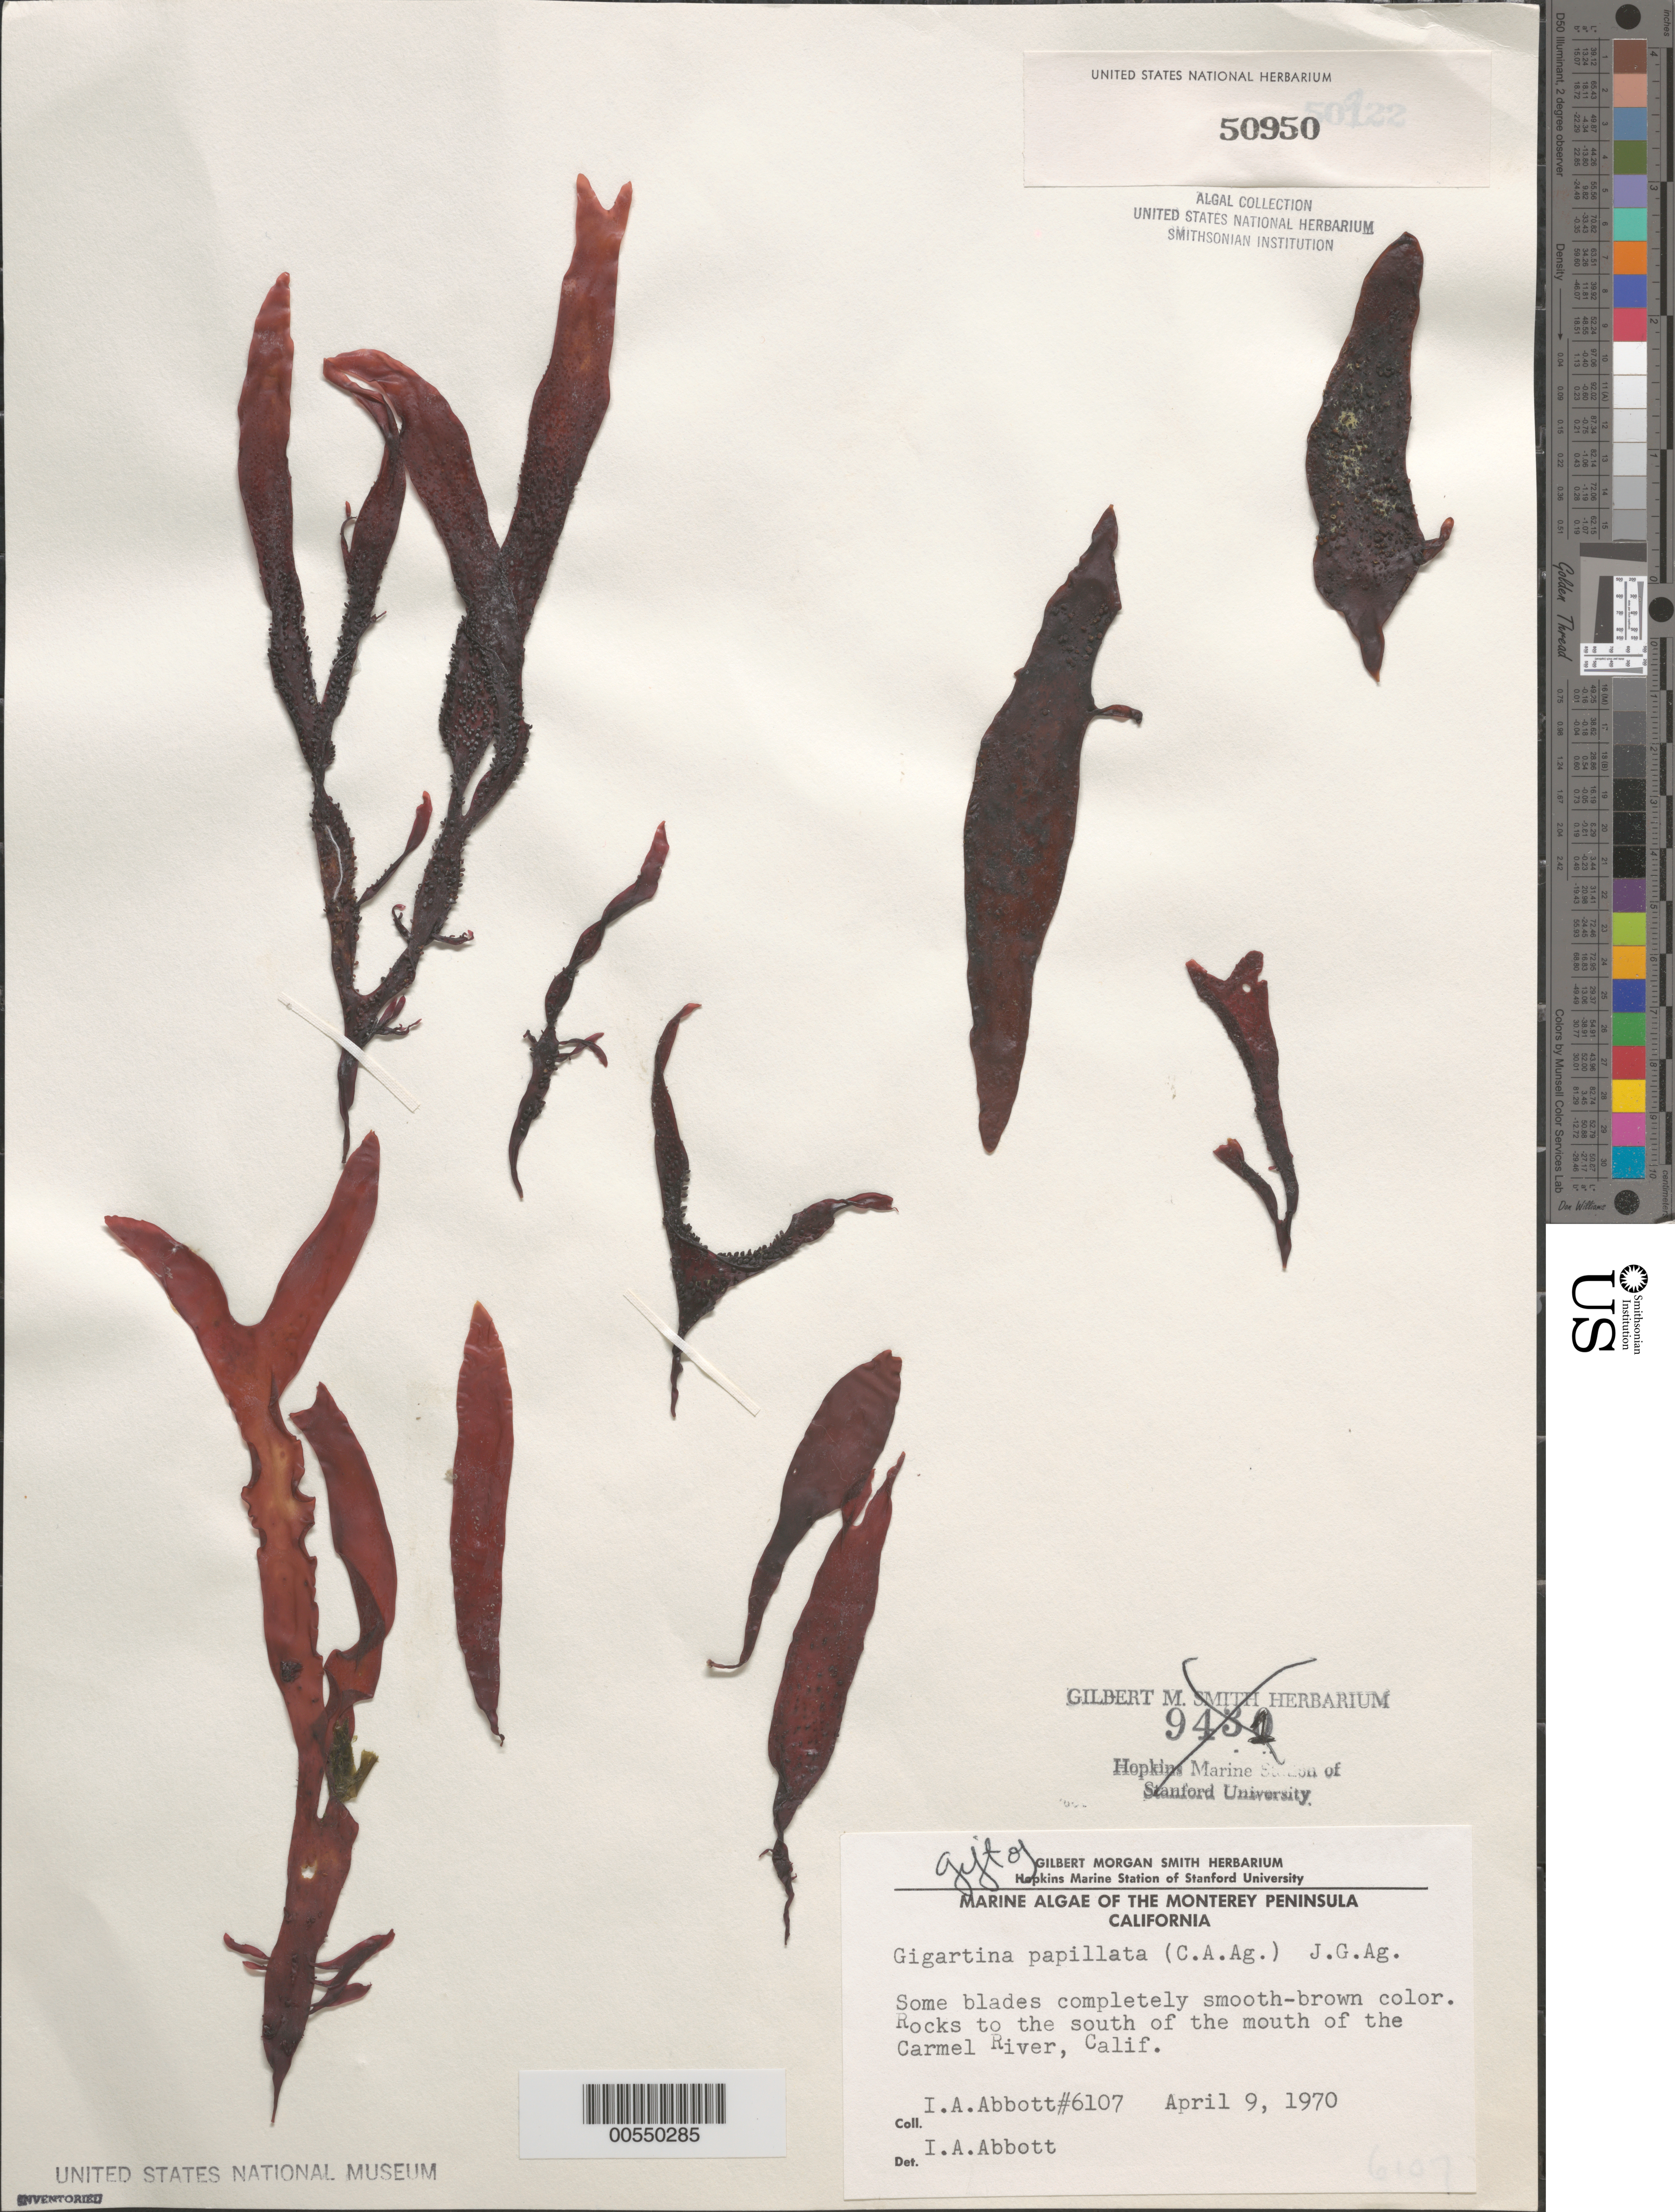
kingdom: Plantae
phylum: Rhodophyta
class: Florideophyceae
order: Gigartinales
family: Phyllophoraceae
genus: Mastocarpus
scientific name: Mastocarpus papillatus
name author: (C. Agardh) Kütz.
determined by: Algae name updating Project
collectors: I. A. Abbott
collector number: IAA 6107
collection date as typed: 09 Apr 1970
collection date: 1970-04-09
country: United States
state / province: California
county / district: Monterey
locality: South of Carmel River mouth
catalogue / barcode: US 50950